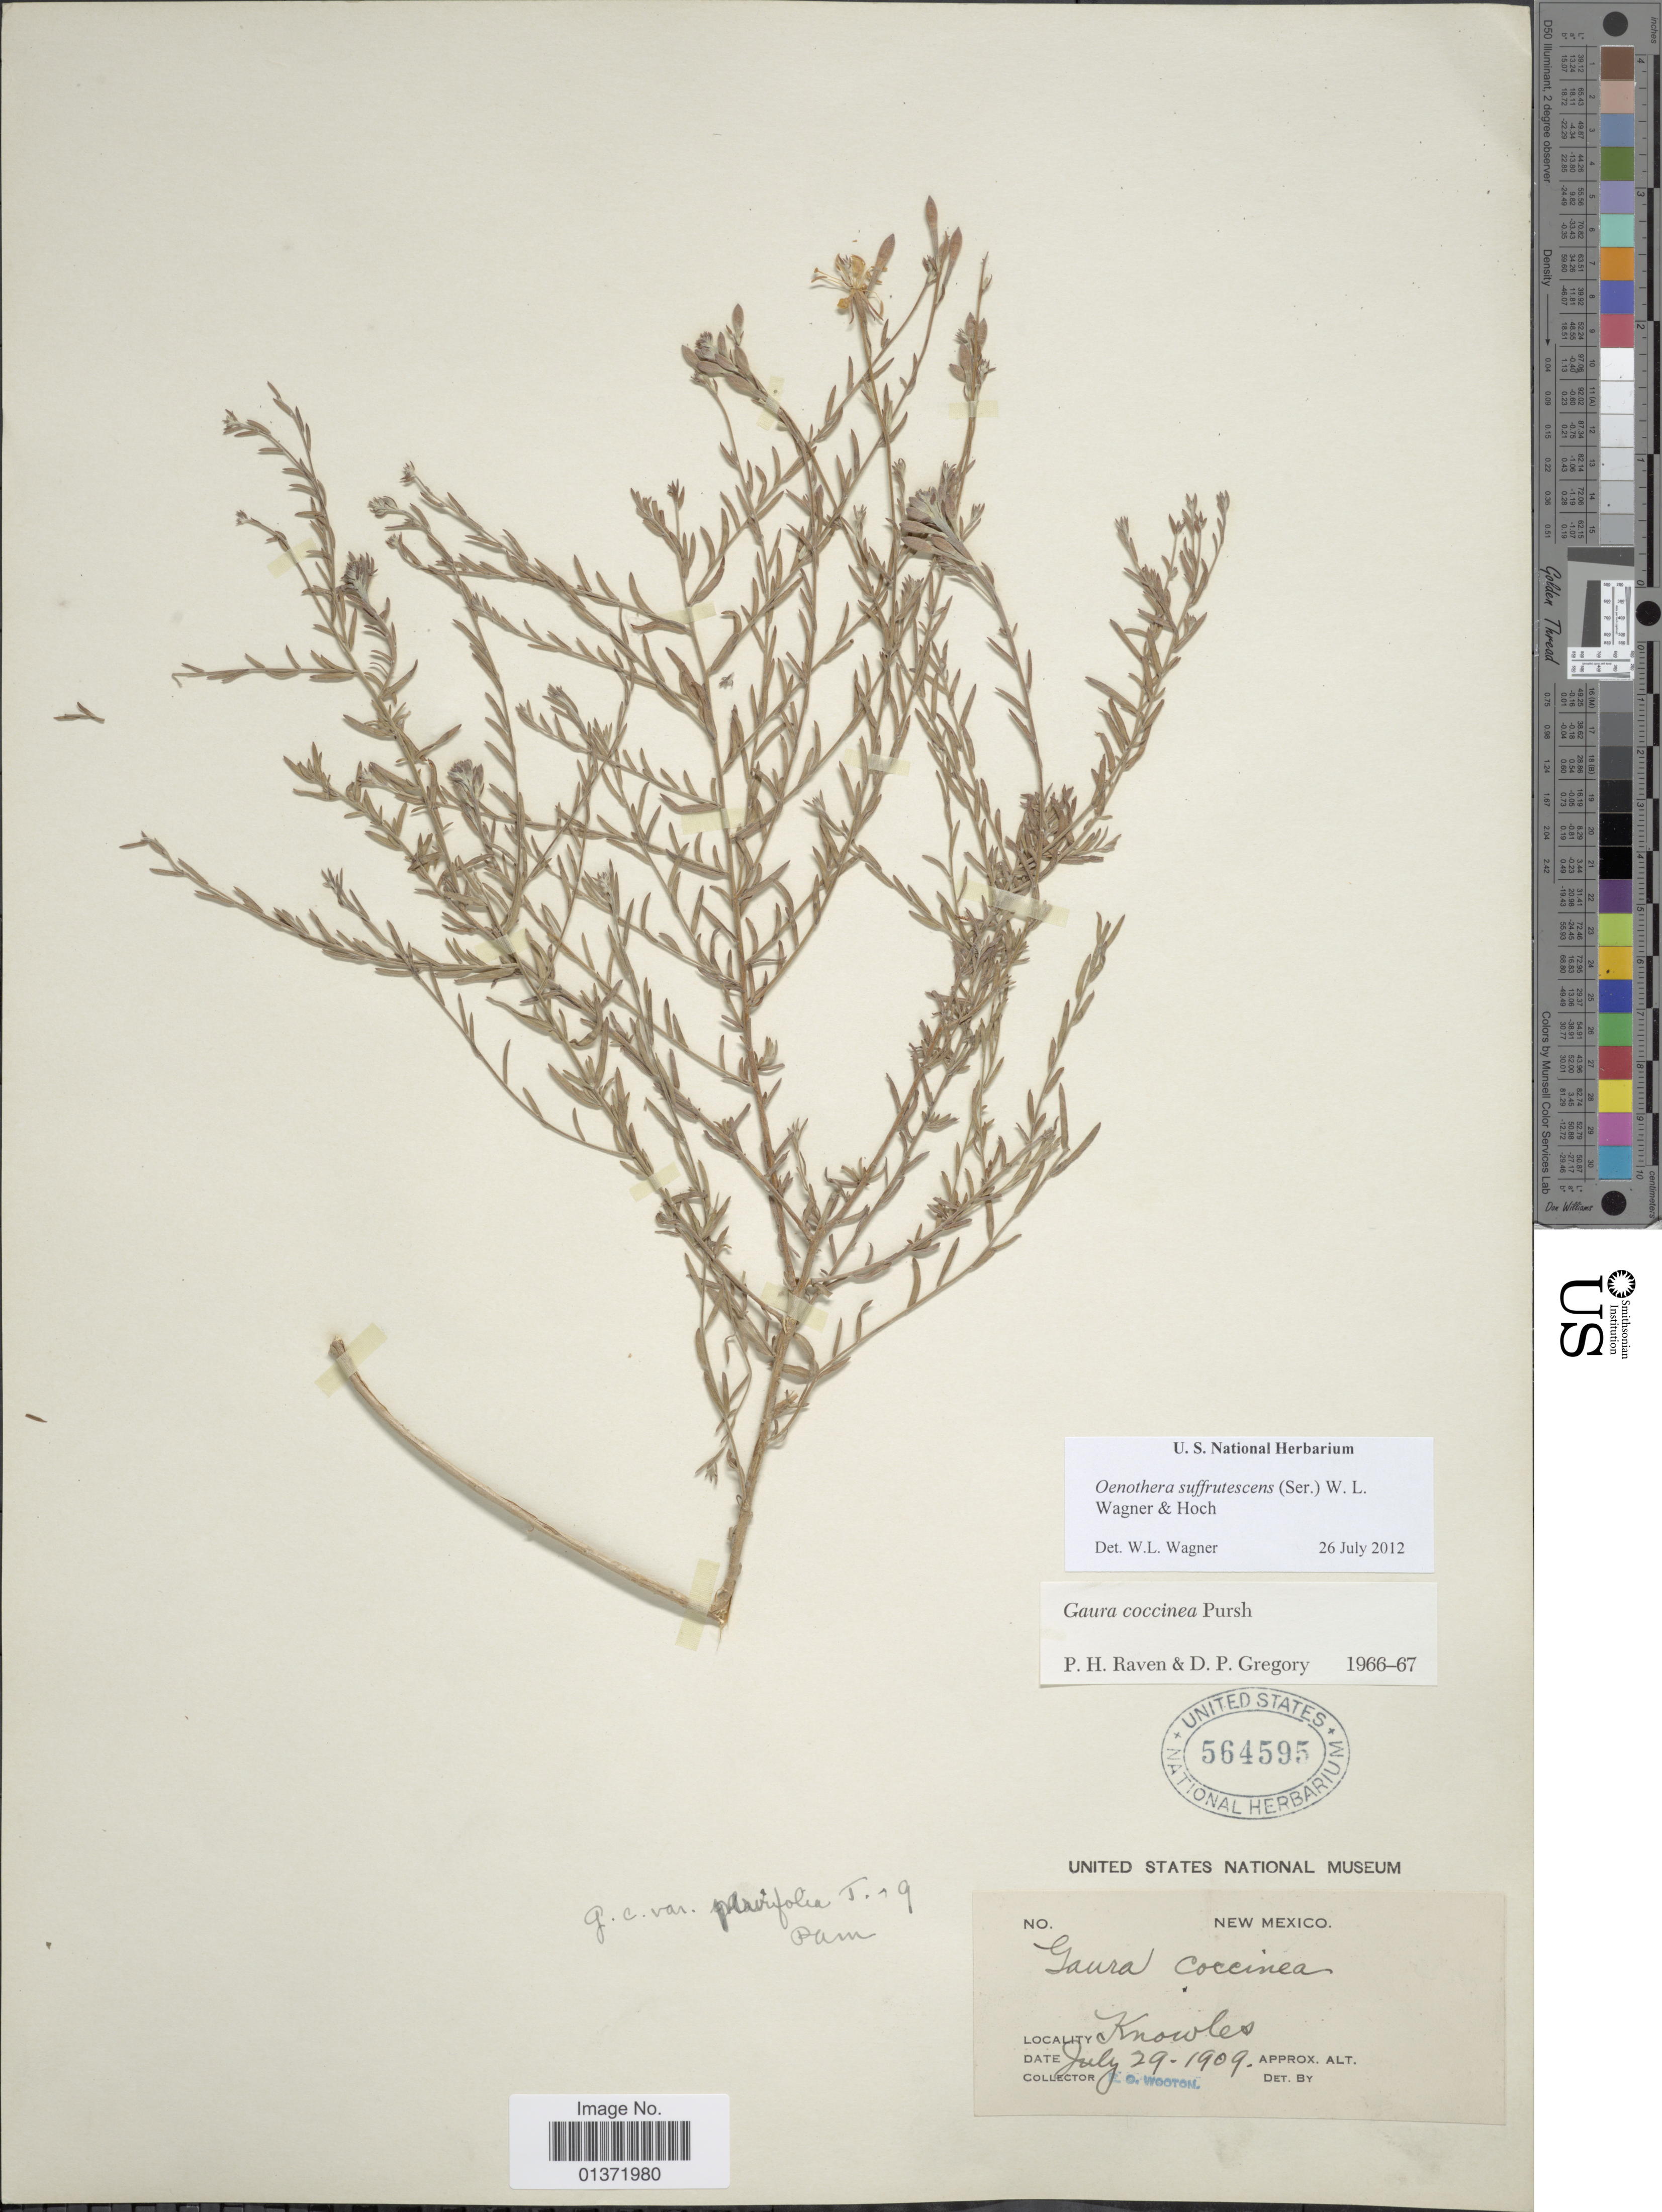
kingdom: Plantae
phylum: Tracheophyta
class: Magnoliopsida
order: Myrtales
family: Onagraceae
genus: Oenothera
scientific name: Oenothera suffrutescens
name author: (Ser.) W.L. Wagner & Hoch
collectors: E. O. Wooton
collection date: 1909-07-29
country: United States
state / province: New Mexico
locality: Knowles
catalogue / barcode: US 564595